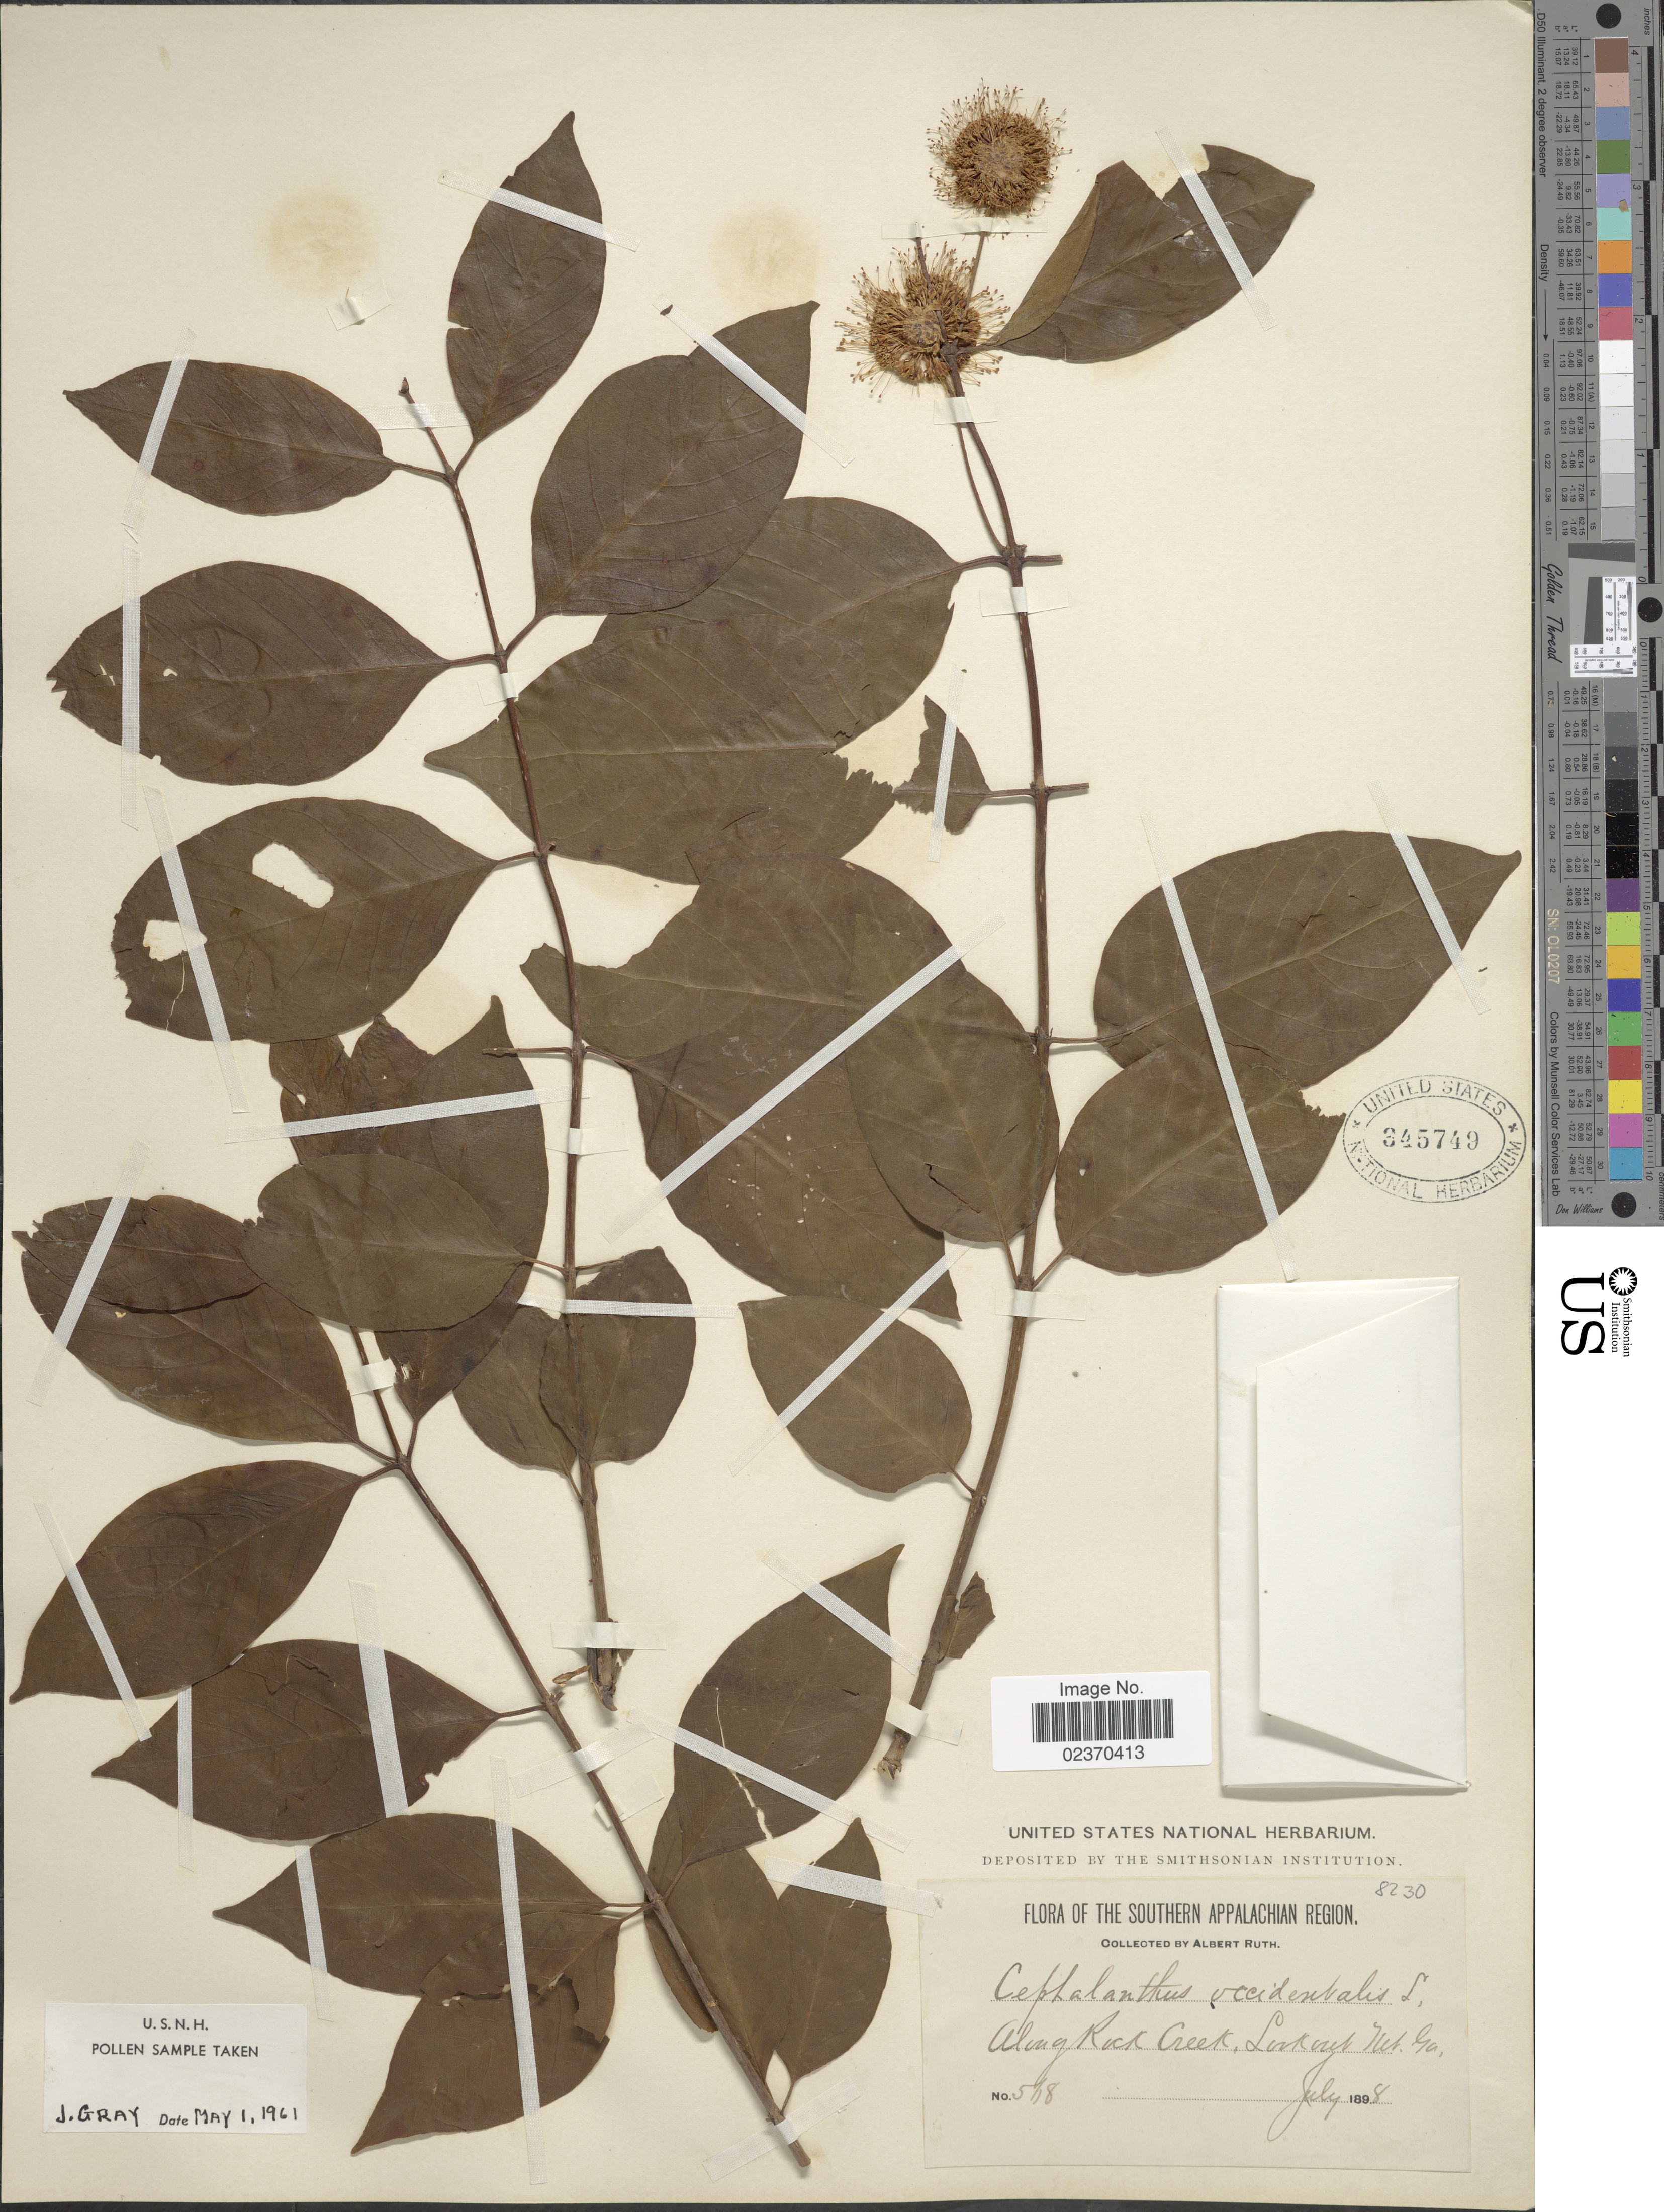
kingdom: Plantae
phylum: Tracheophyta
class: Magnoliopsida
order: Gentianales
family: Rubiaceae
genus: Cephalanthus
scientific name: Cephalanthus occidentalis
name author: L.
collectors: A. Ruth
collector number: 5718*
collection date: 1898-07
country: United States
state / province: Georgia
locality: Along Rock Creek, Lookout Mt. Southern Appalachian Region.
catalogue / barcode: US 345749